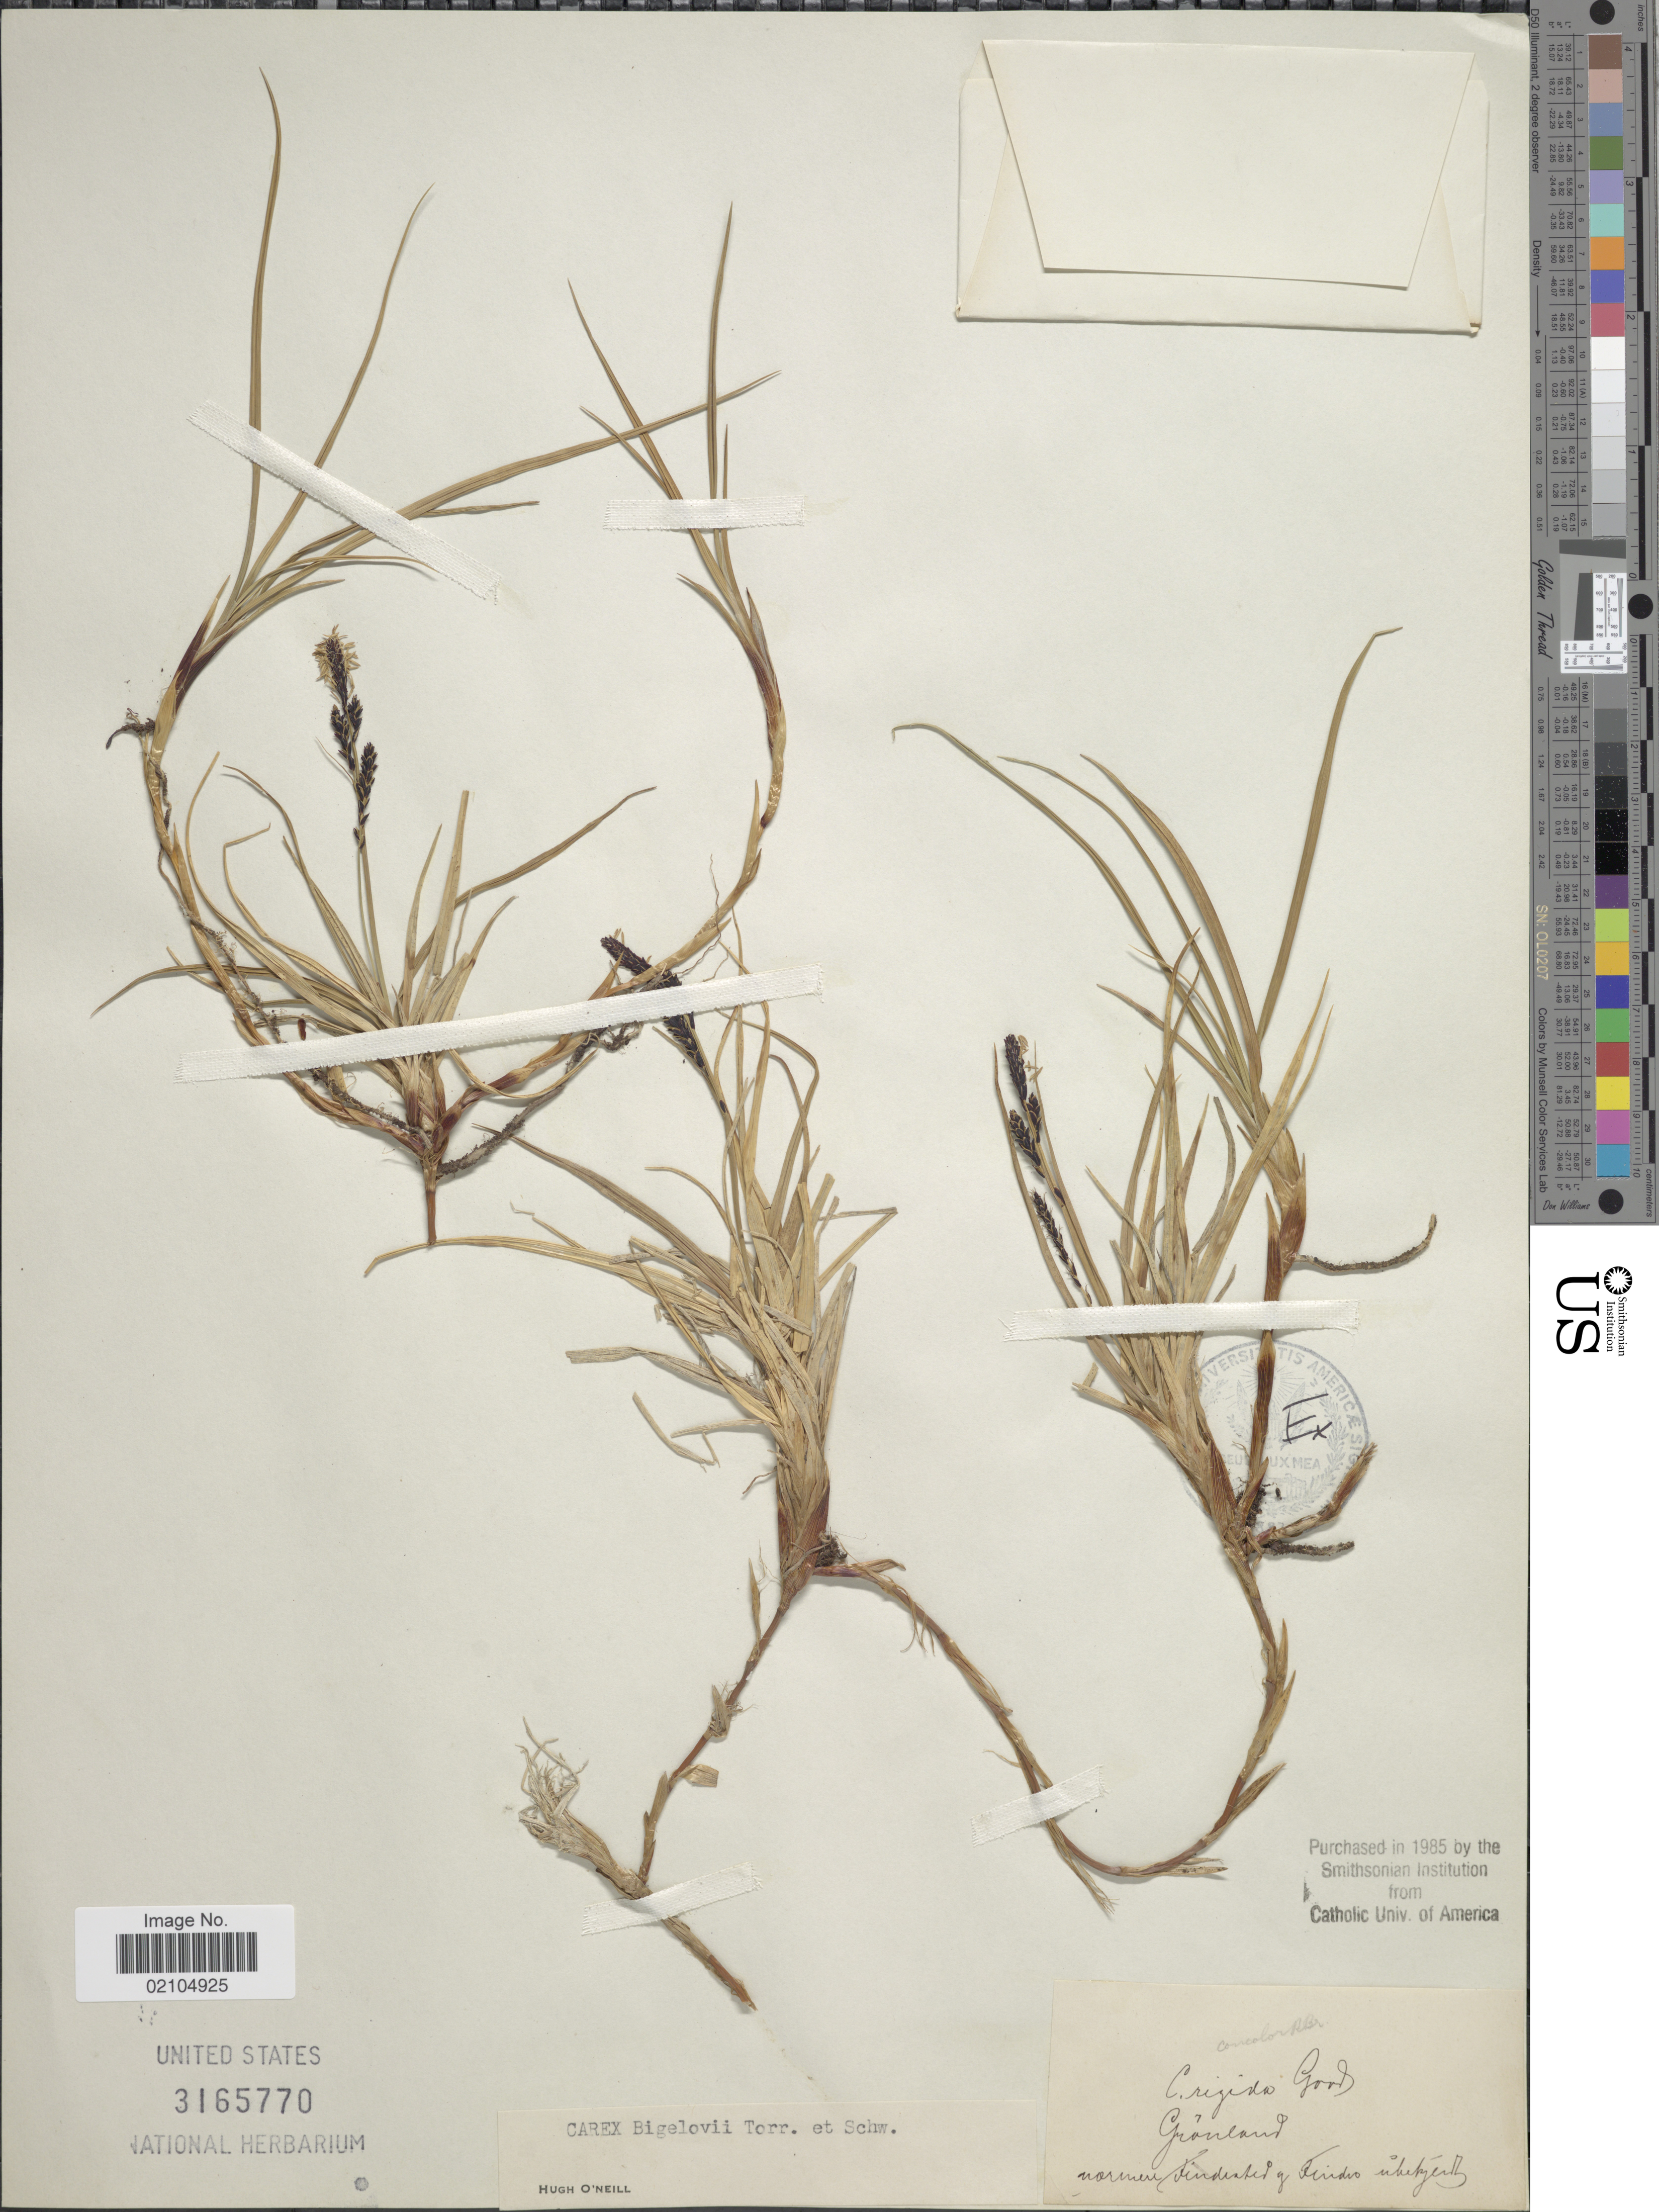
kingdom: Plantae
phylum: Tracheophyta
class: Liliopsida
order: Poales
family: Cyperaceae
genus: Carex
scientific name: Carex bigelowii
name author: Torr. ex Schwein.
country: Greenland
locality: Gronland, normeri Findested g Findio inkekjeitz. [interpreted]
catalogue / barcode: US 3165770